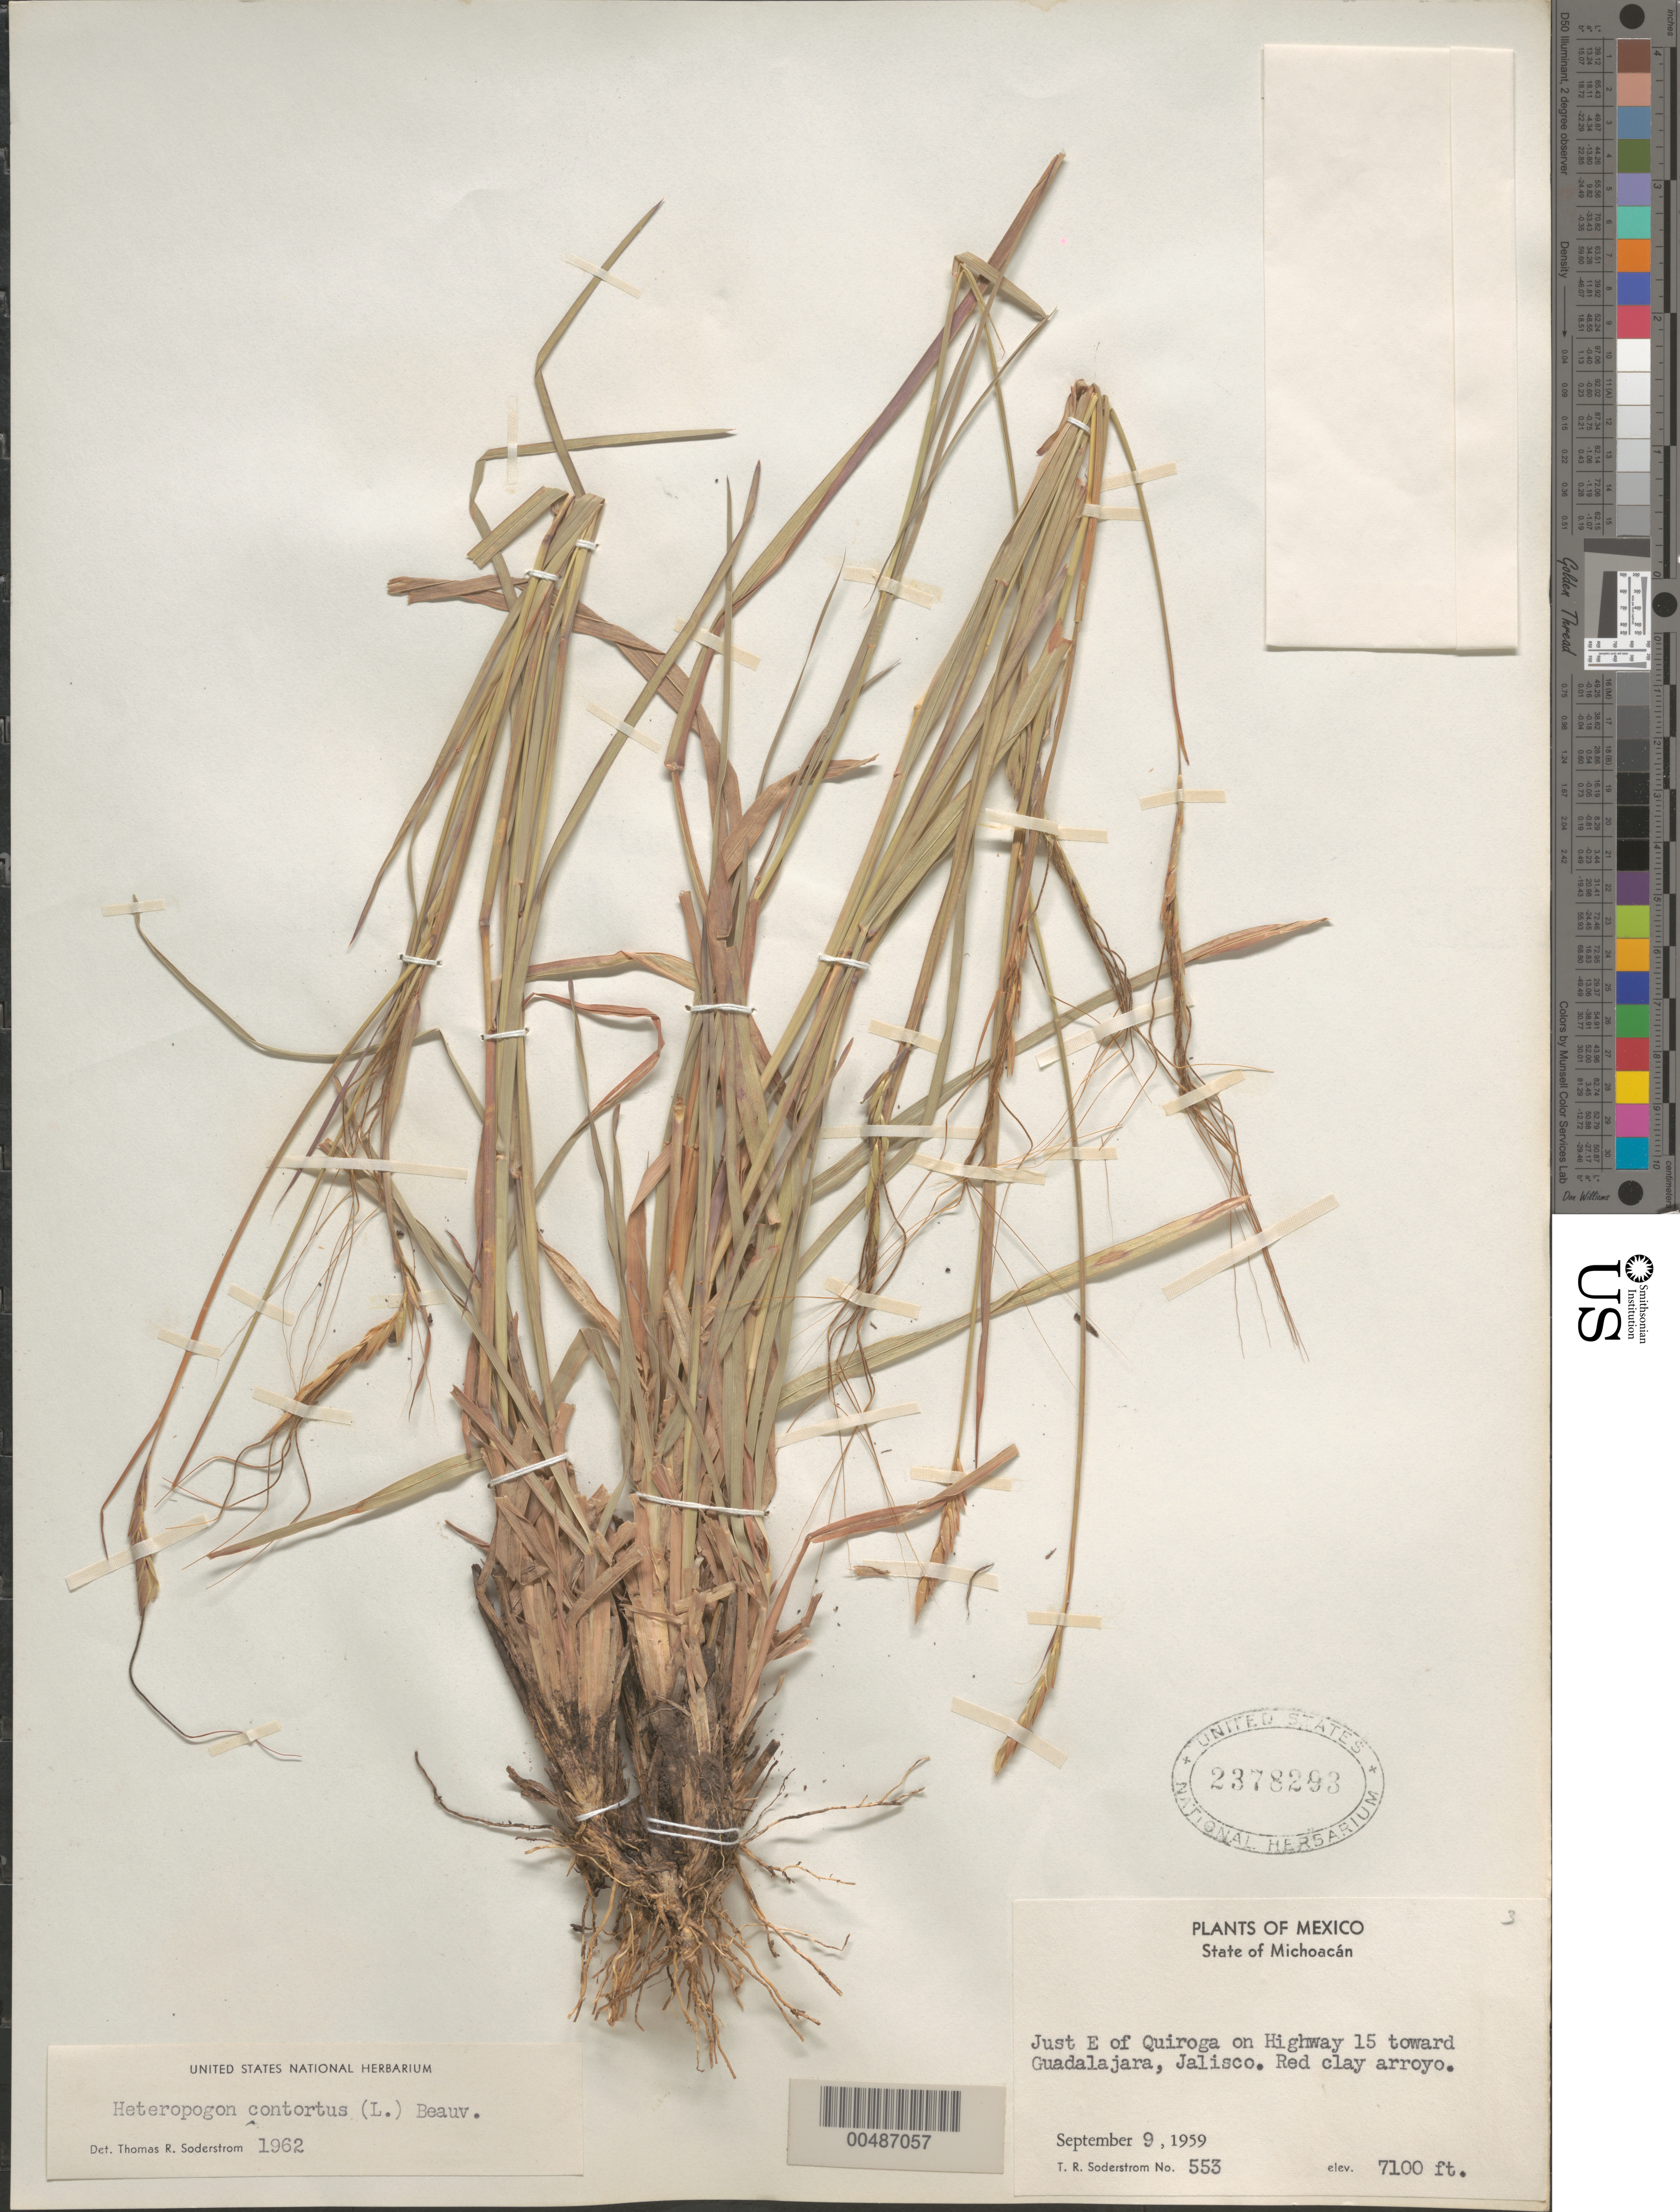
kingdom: Plantae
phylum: Tracheophyta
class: Liliopsida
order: Poales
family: Poaceae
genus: Heteropogon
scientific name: Heteropogon contortus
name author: (L.) P. Beauv. ex Roem. & Schult.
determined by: Soderstrom, T. R.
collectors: T. R. Soderstrom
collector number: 553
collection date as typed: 9 Sep 1959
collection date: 1959-09-09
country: Mexico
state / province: Michoacán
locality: Just E of Quiroga on Hwy 15 toward Guadalajara, Jalisco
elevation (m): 2164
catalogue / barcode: US 2378293